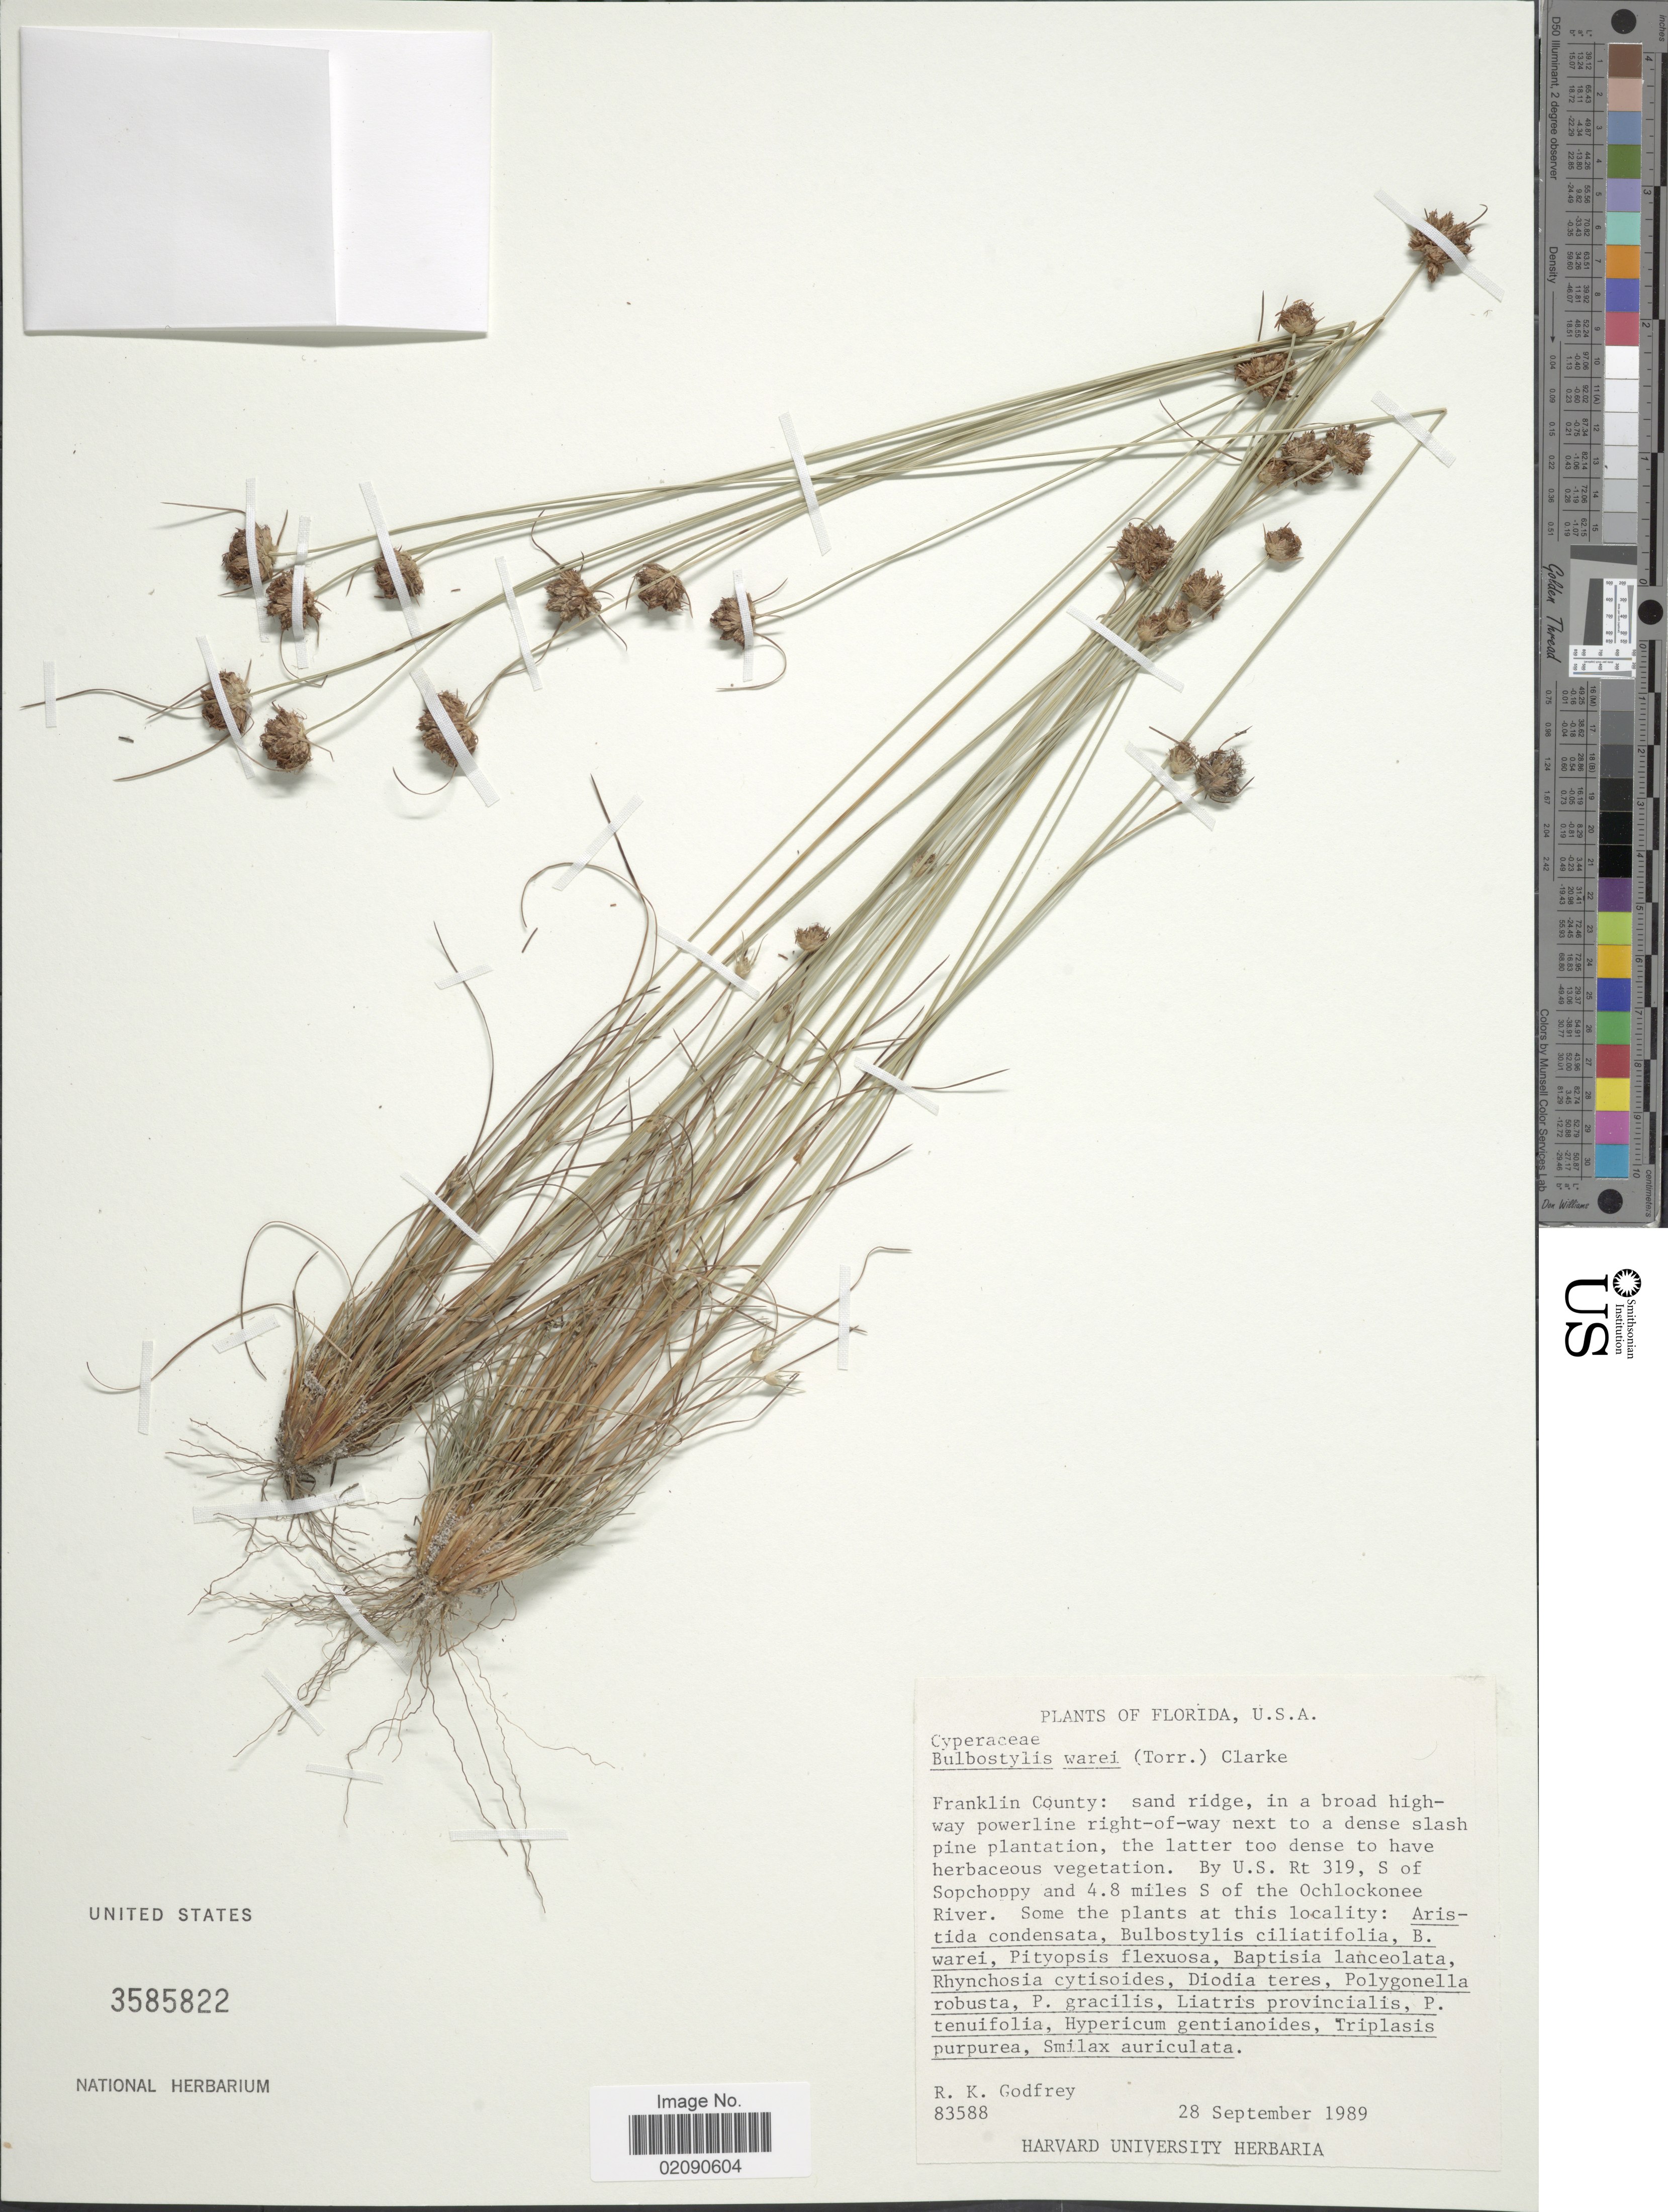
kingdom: Plantae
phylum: Tracheophyta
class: Liliopsida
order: Poales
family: Cyperaceae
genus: Bulbostylis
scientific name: Bulbostylis warei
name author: (Torr.) C.B. Clarke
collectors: R. K. Godfrey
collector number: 83588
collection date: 1989-09-28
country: United States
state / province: Florida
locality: Franklin County: sand ridge, in a broad highway powerline right-of-way next to a dense slash pine plantation, the latter too dense to have herbaceous vegetation. By U.S. Rt 319, S of Sopchoppy and 4.8 miles S of the Ochlockonee River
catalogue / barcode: US 3585822